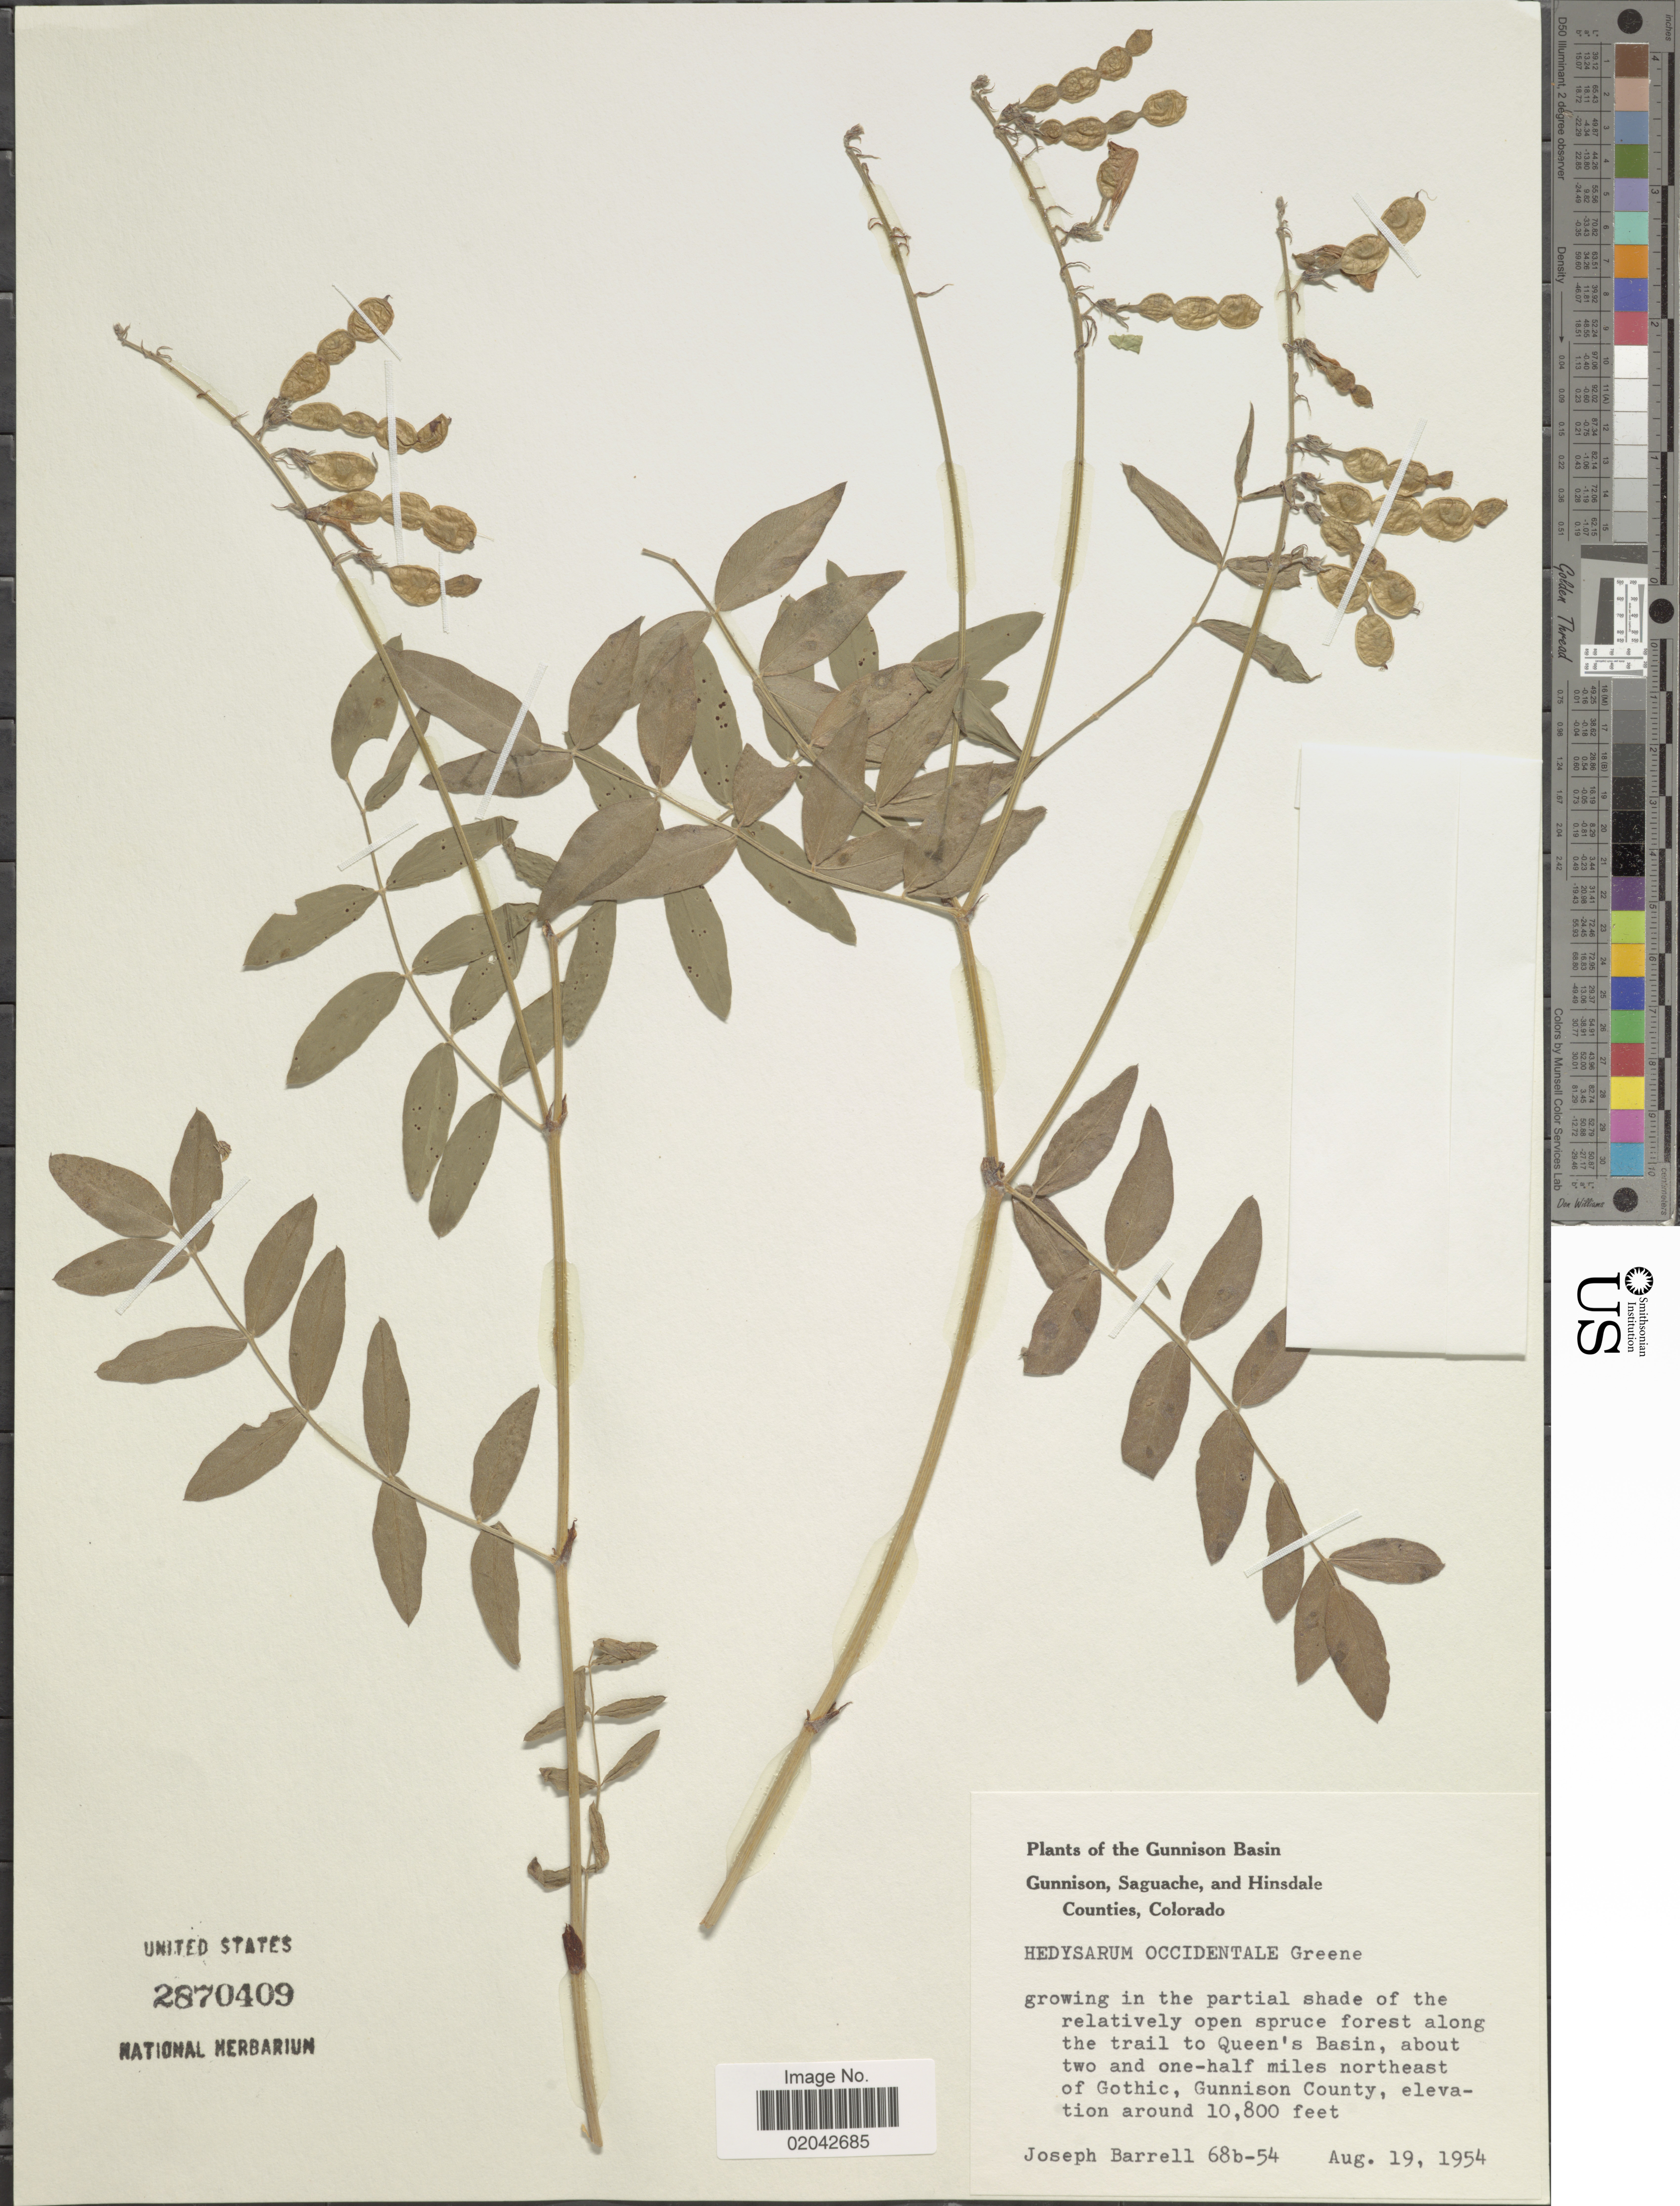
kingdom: Plantae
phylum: Tracheophyta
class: Magnoliopsida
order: Fabales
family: Fabaceae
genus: Hedysarum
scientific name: Hedysarum occidentale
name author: Greene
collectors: J. Barrell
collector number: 68b-54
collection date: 1954-08-19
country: United States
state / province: Colorado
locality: Gunnison Basin, Gunnison, Saguache, and Hinsdale Counties, along the trail to Queen's Basin, about two and one-half miles northeast of Gothic, Gunnison County.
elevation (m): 3292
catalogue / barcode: US 2870409